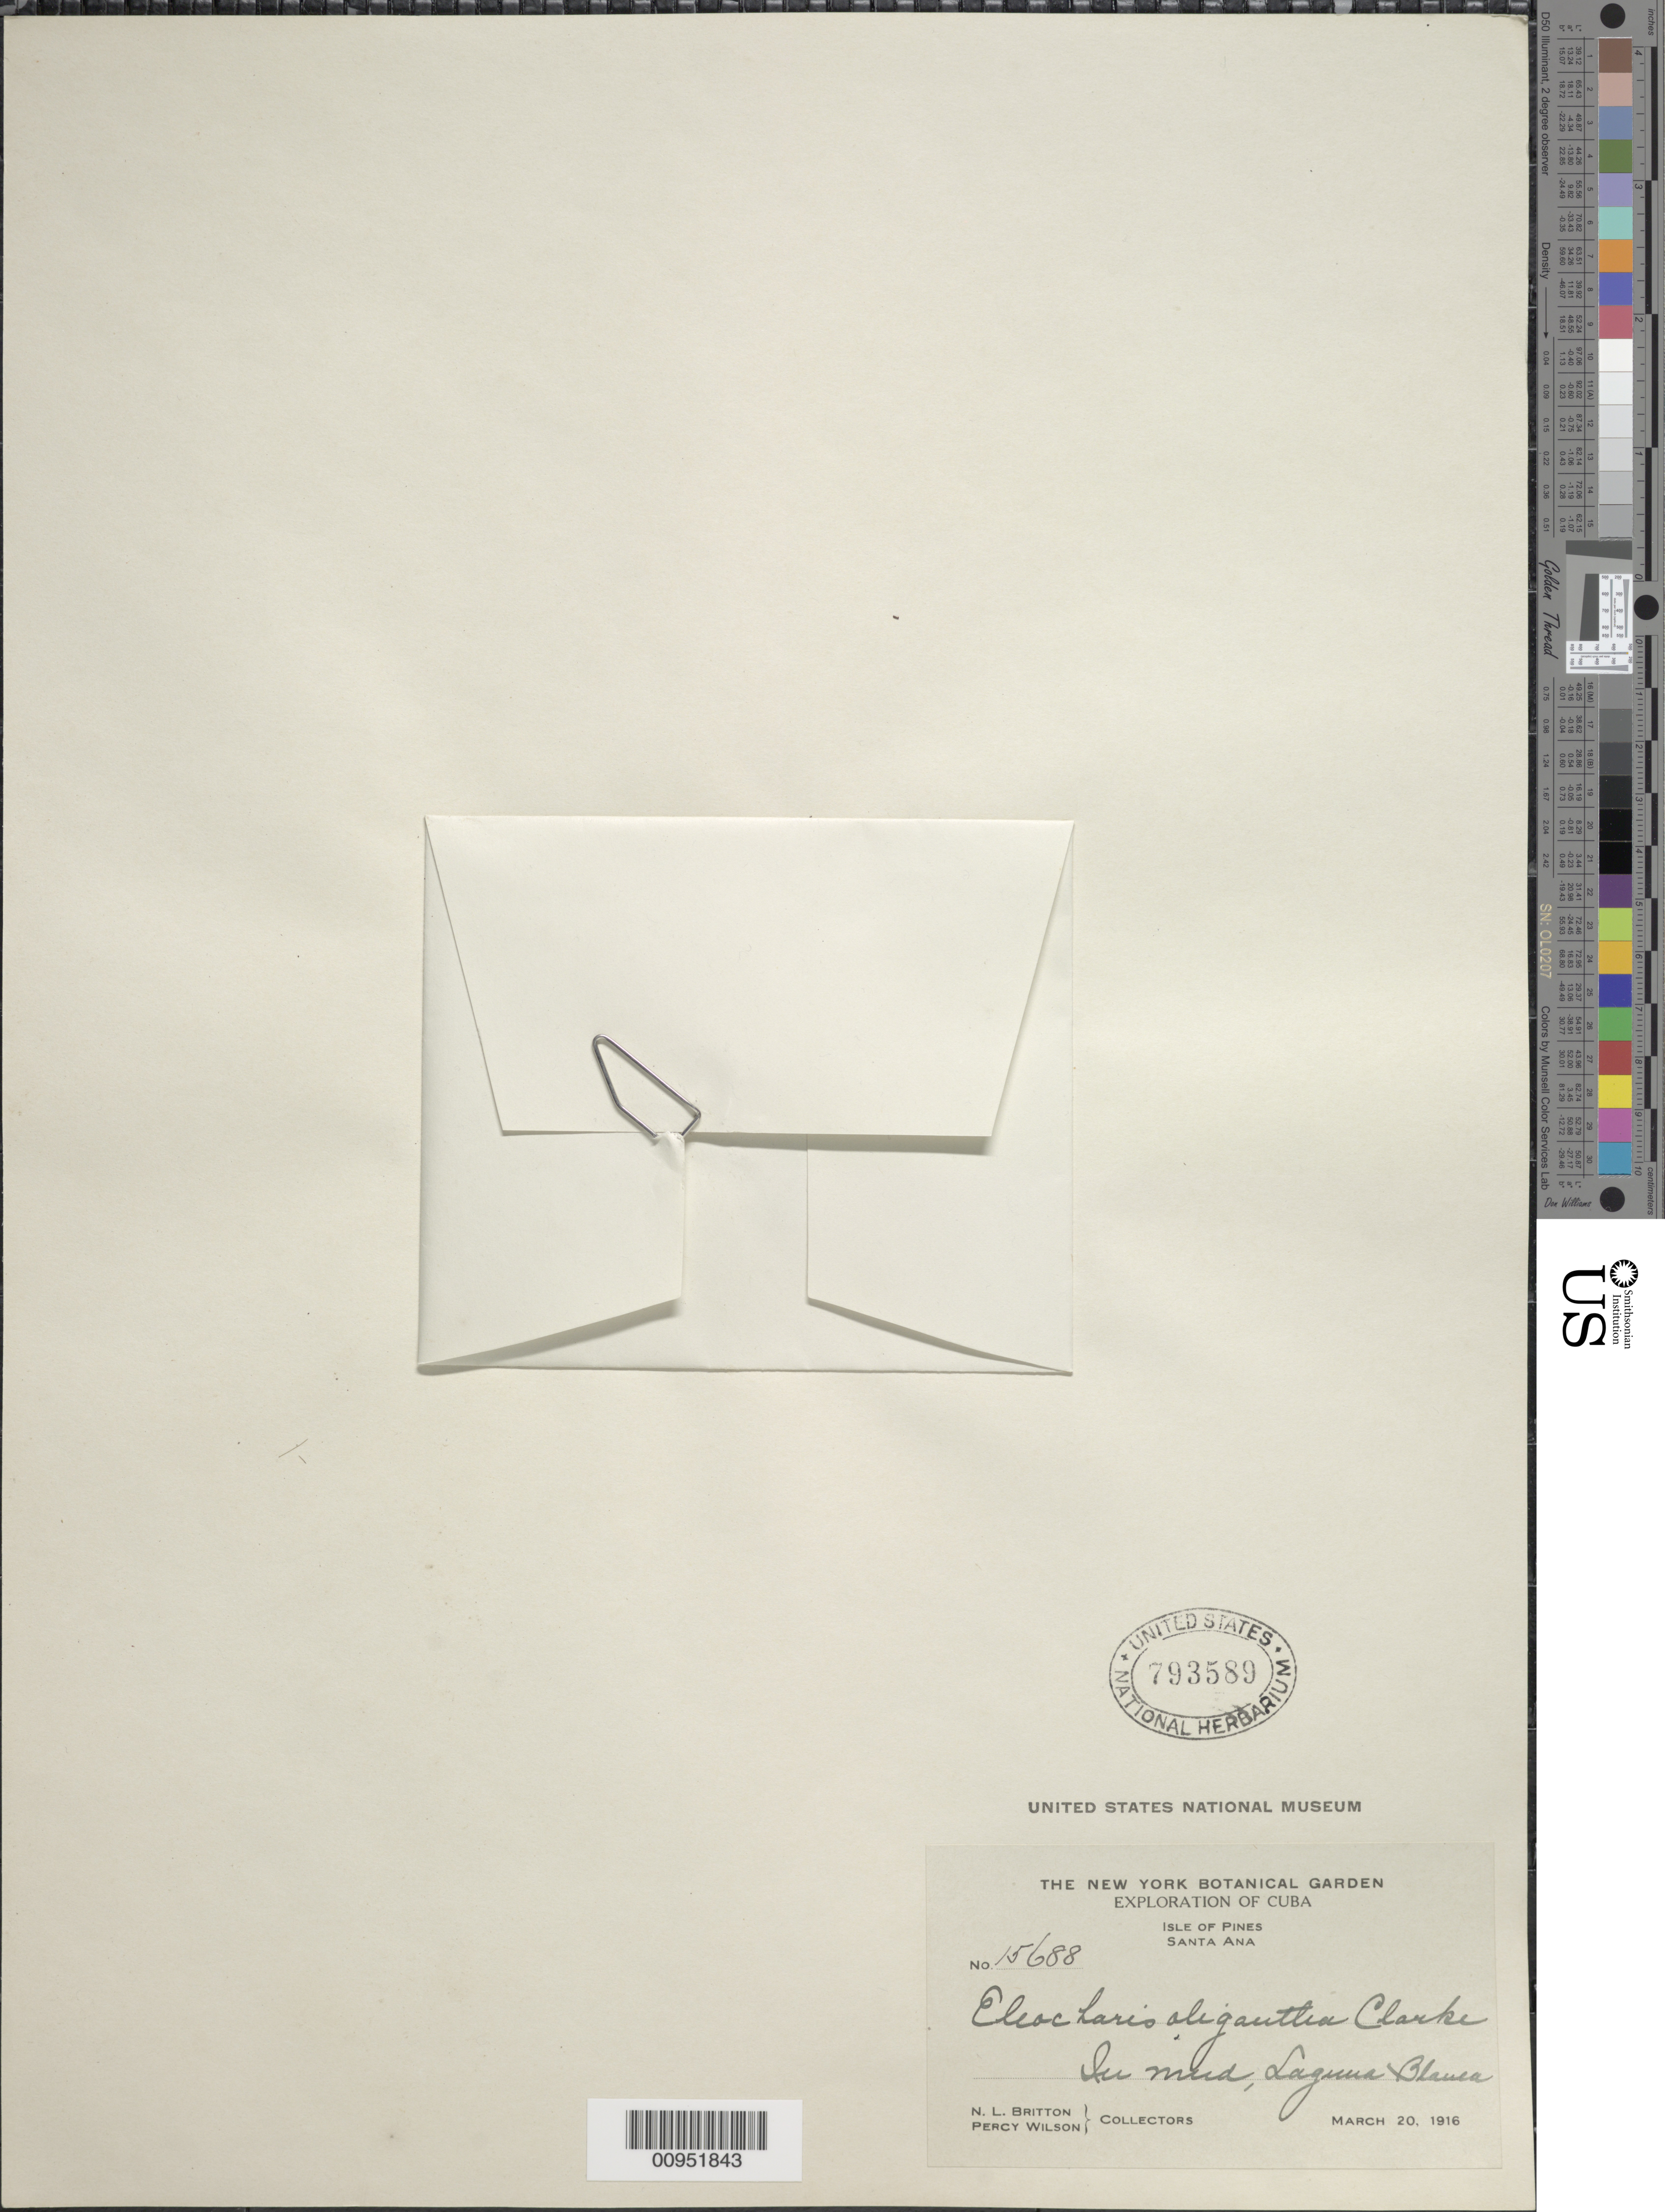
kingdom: Plantae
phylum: Tracheophyta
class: Liliopsida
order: Poales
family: Cyperaceae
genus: Eleocharis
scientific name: Eleocharis oligantha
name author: C.B. Clarke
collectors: N. Britton & P. Wilson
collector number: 15688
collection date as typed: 20 Mar 1916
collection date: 1916-03-20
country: Cuba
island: Isla de la Juventud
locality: Isle of Pines, Santa Ana, Laguna Blanca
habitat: In mud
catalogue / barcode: US 793589